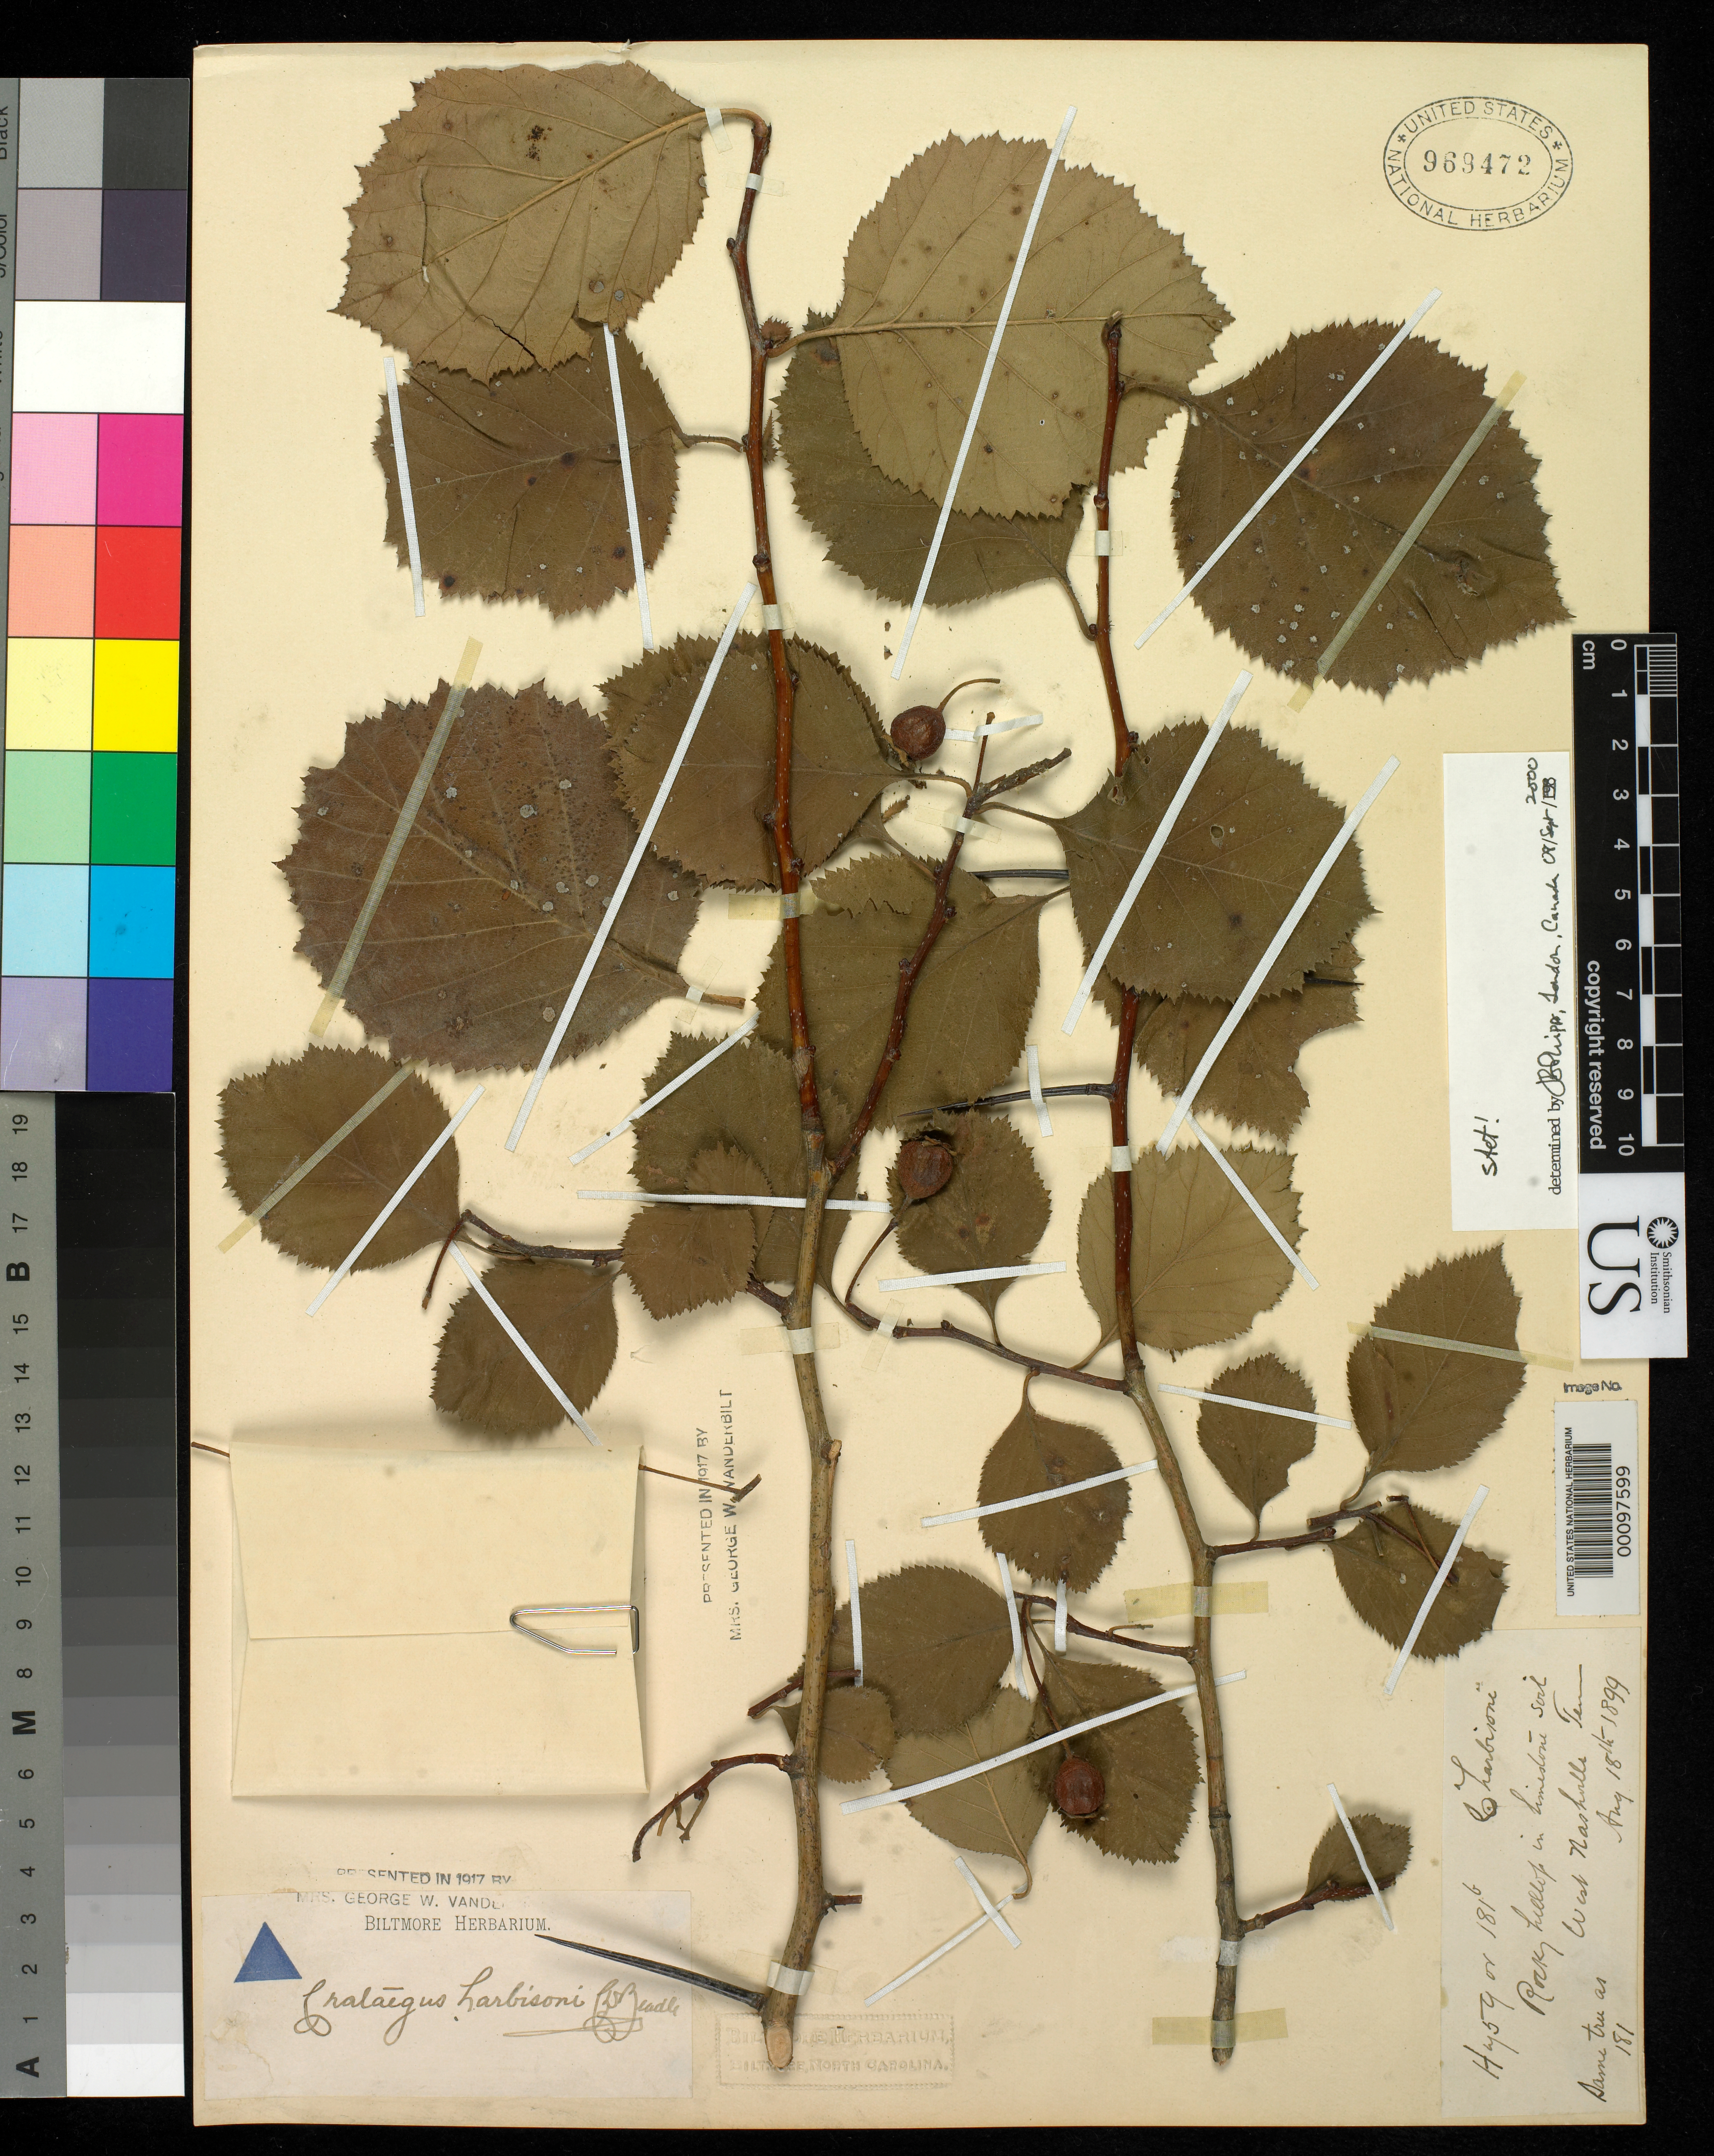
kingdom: Plantae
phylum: Tracheophyta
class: Magnoliopsida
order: Rosales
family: Rosaceae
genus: Crataegus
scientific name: Crataegus harbisoni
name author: Beadle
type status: Holotype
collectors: ex herb. Biltmore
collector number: H 181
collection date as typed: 29 May 1899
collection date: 1899-05-29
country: United States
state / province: Tennessee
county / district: Davidson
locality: Near Nashville.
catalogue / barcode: US 969472